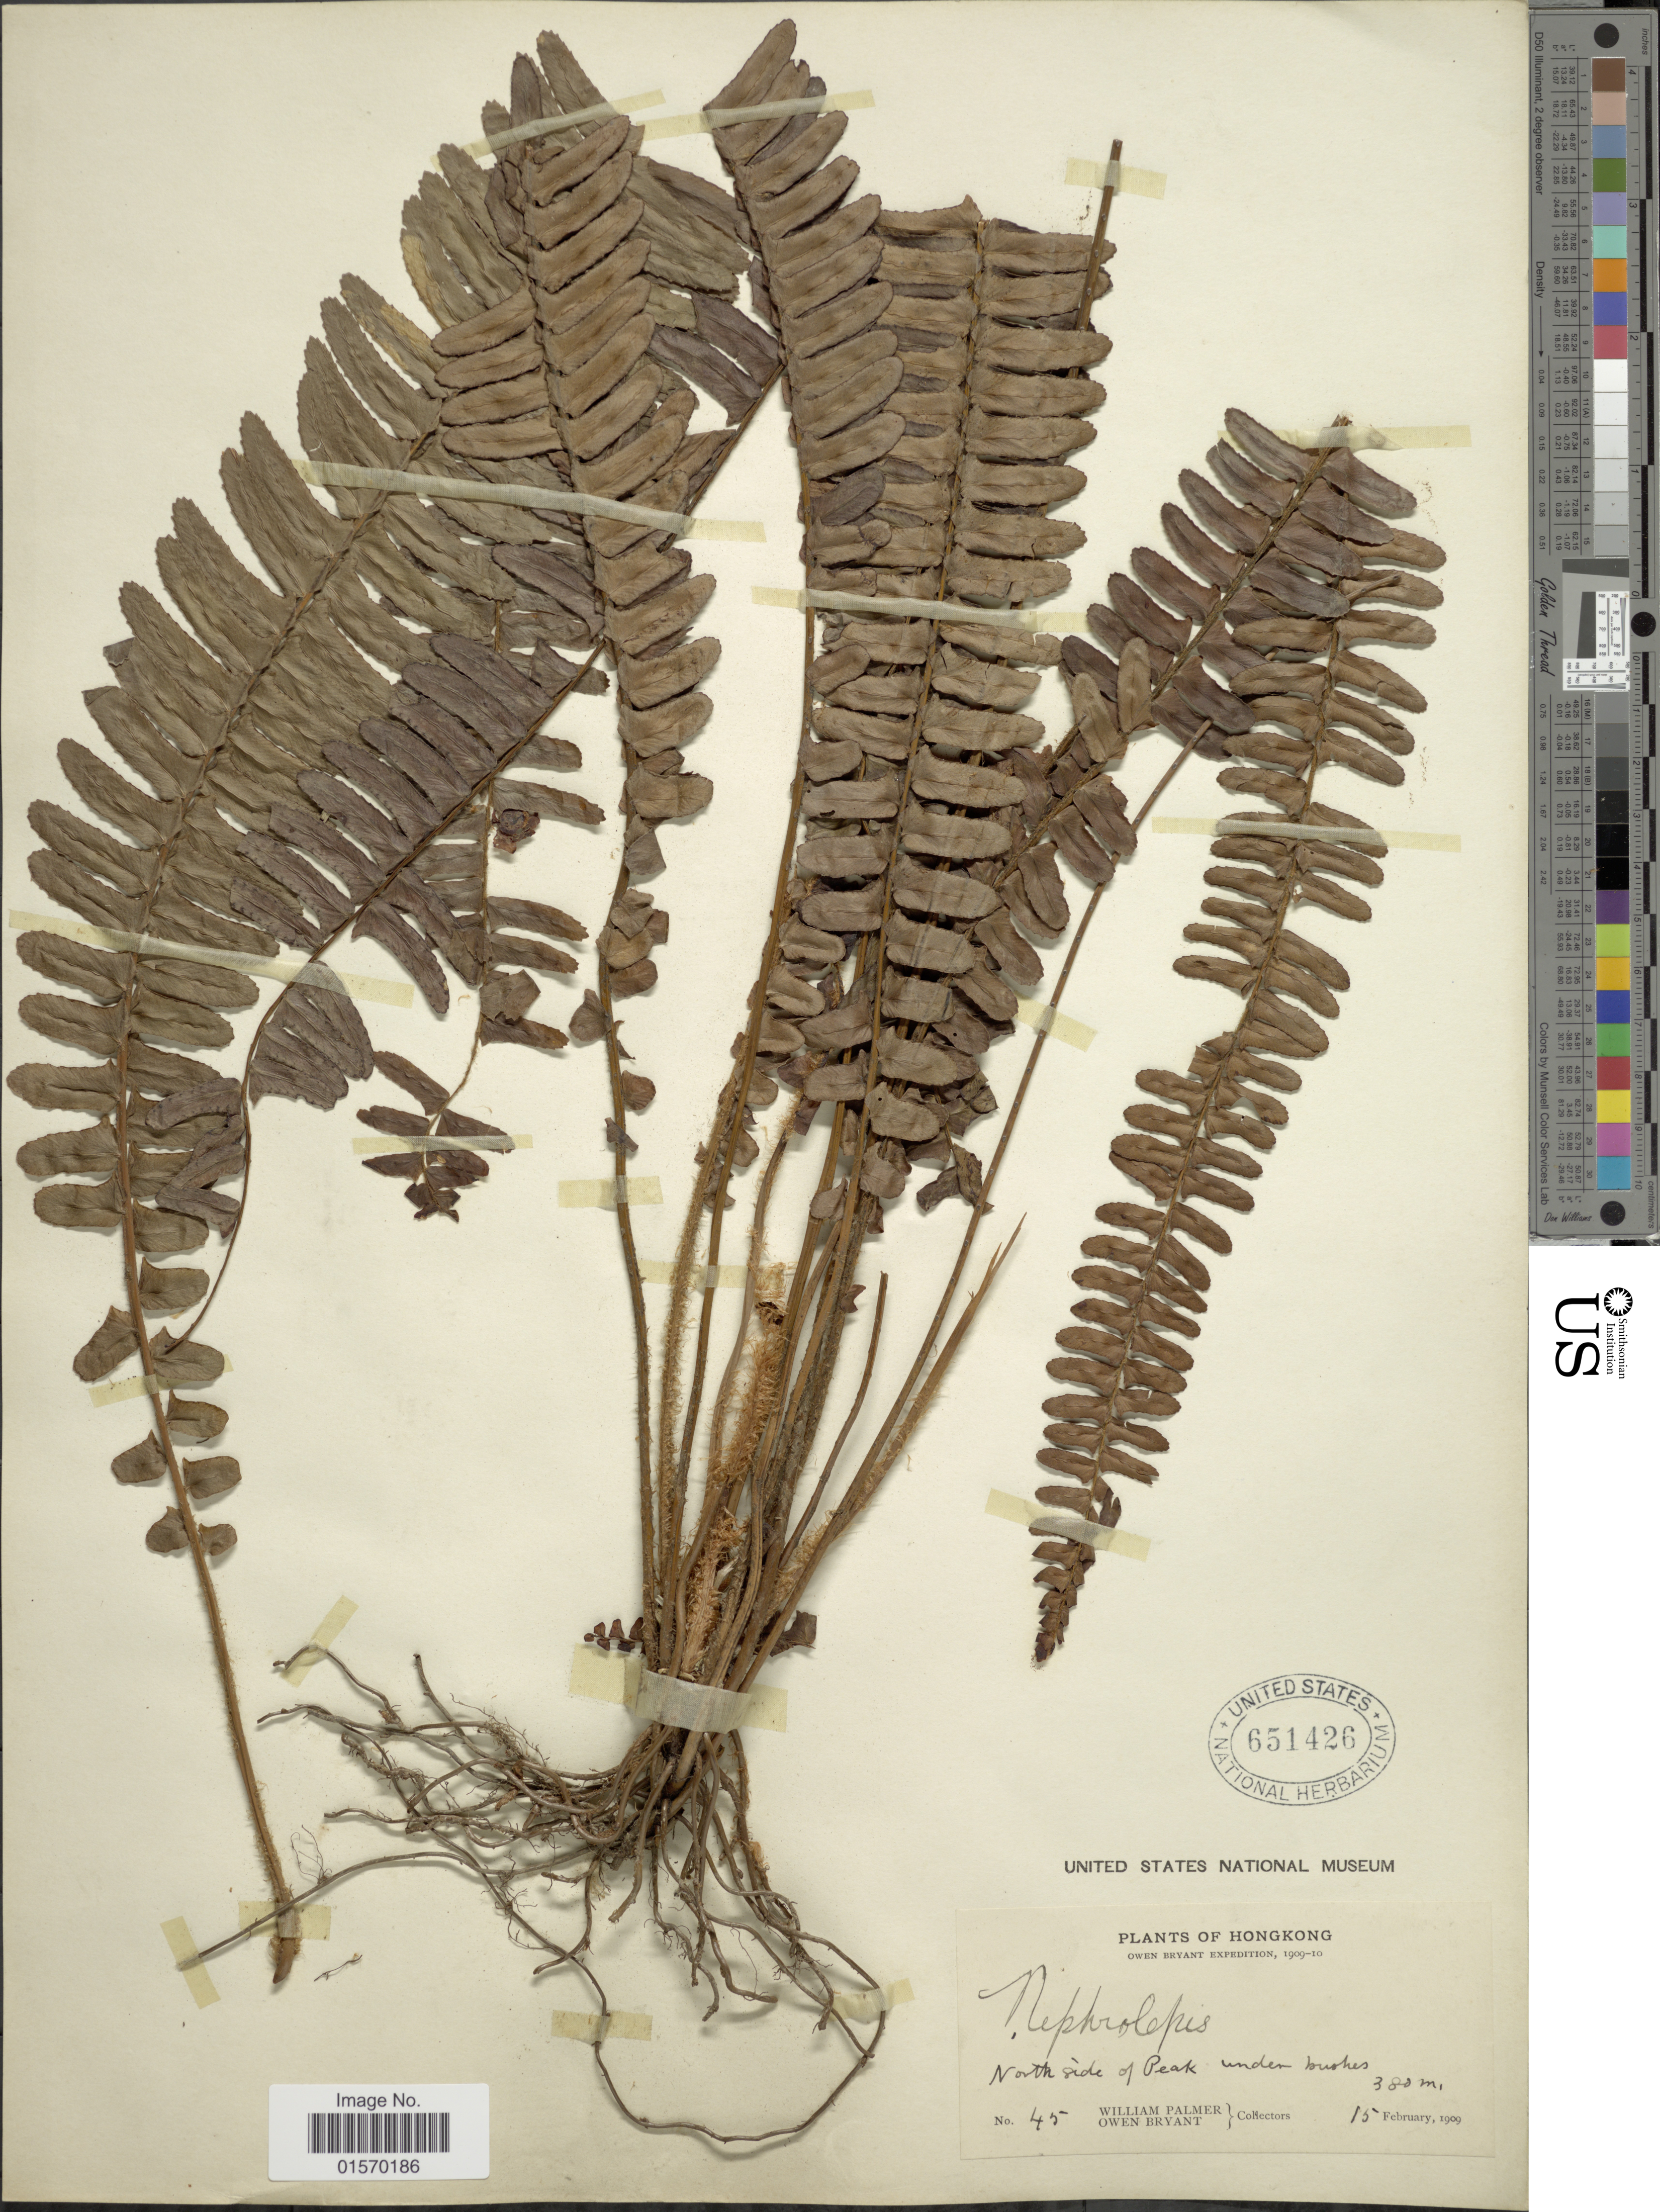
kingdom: Plantae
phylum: Tracheophyta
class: Polypodiopsida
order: Polypodiales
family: Nephrolepidaceae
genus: Nephrolepis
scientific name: Nephrolepis cordifolia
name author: (L.) C. Presl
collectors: W. Palmer & O. Bryant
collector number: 45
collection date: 1909-02-15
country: China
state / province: Hong Kong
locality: North side of Peak under bushes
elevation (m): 380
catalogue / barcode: US 651426